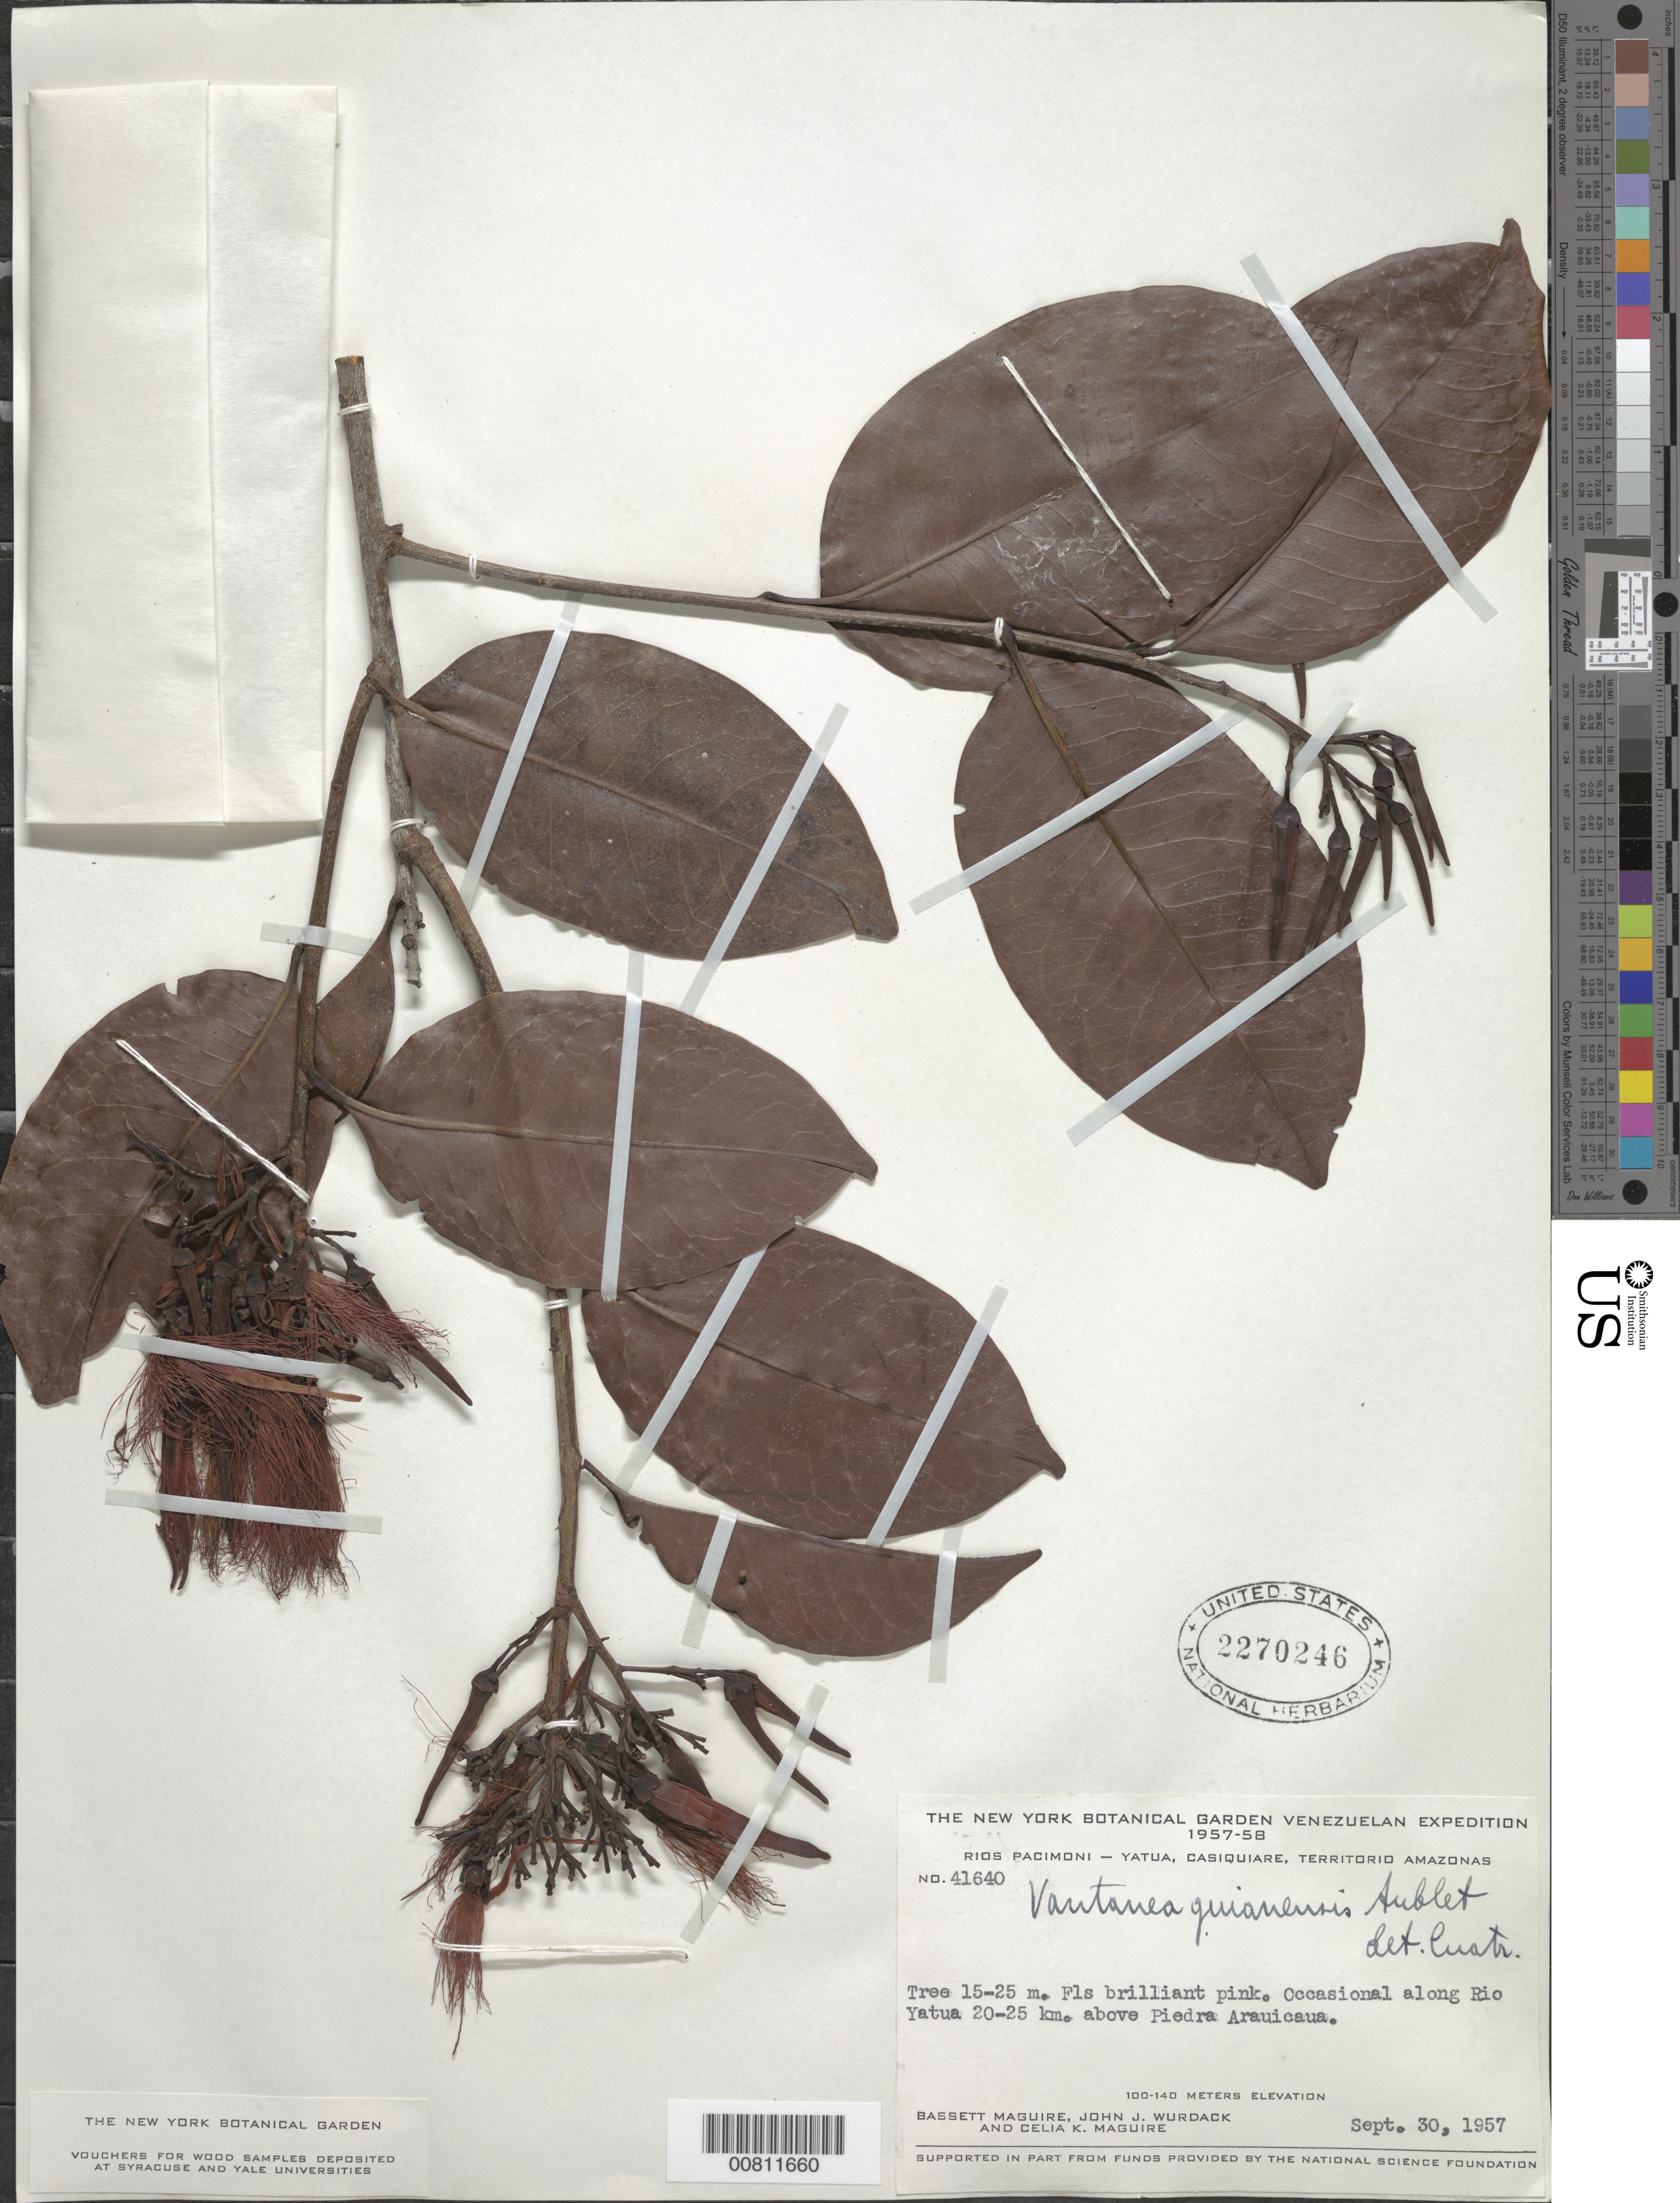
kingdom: Plantae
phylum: Tracheophyta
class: Magnoliopsida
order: Fabales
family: Fabaceae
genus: Vatairea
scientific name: Vatairea guianensis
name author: Aubl.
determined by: Cuatrecasas, J.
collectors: B. Maguire, J. J. Wurdack & C. K. Maguire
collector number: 41640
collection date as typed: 30-Sep-57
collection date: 1957-09-30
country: Venezuela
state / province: Amazonas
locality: Río Pacimoni, Río Yatua, 20-25 km above Piedra Arauicaua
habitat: Along river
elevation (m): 100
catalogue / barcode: US 2270246